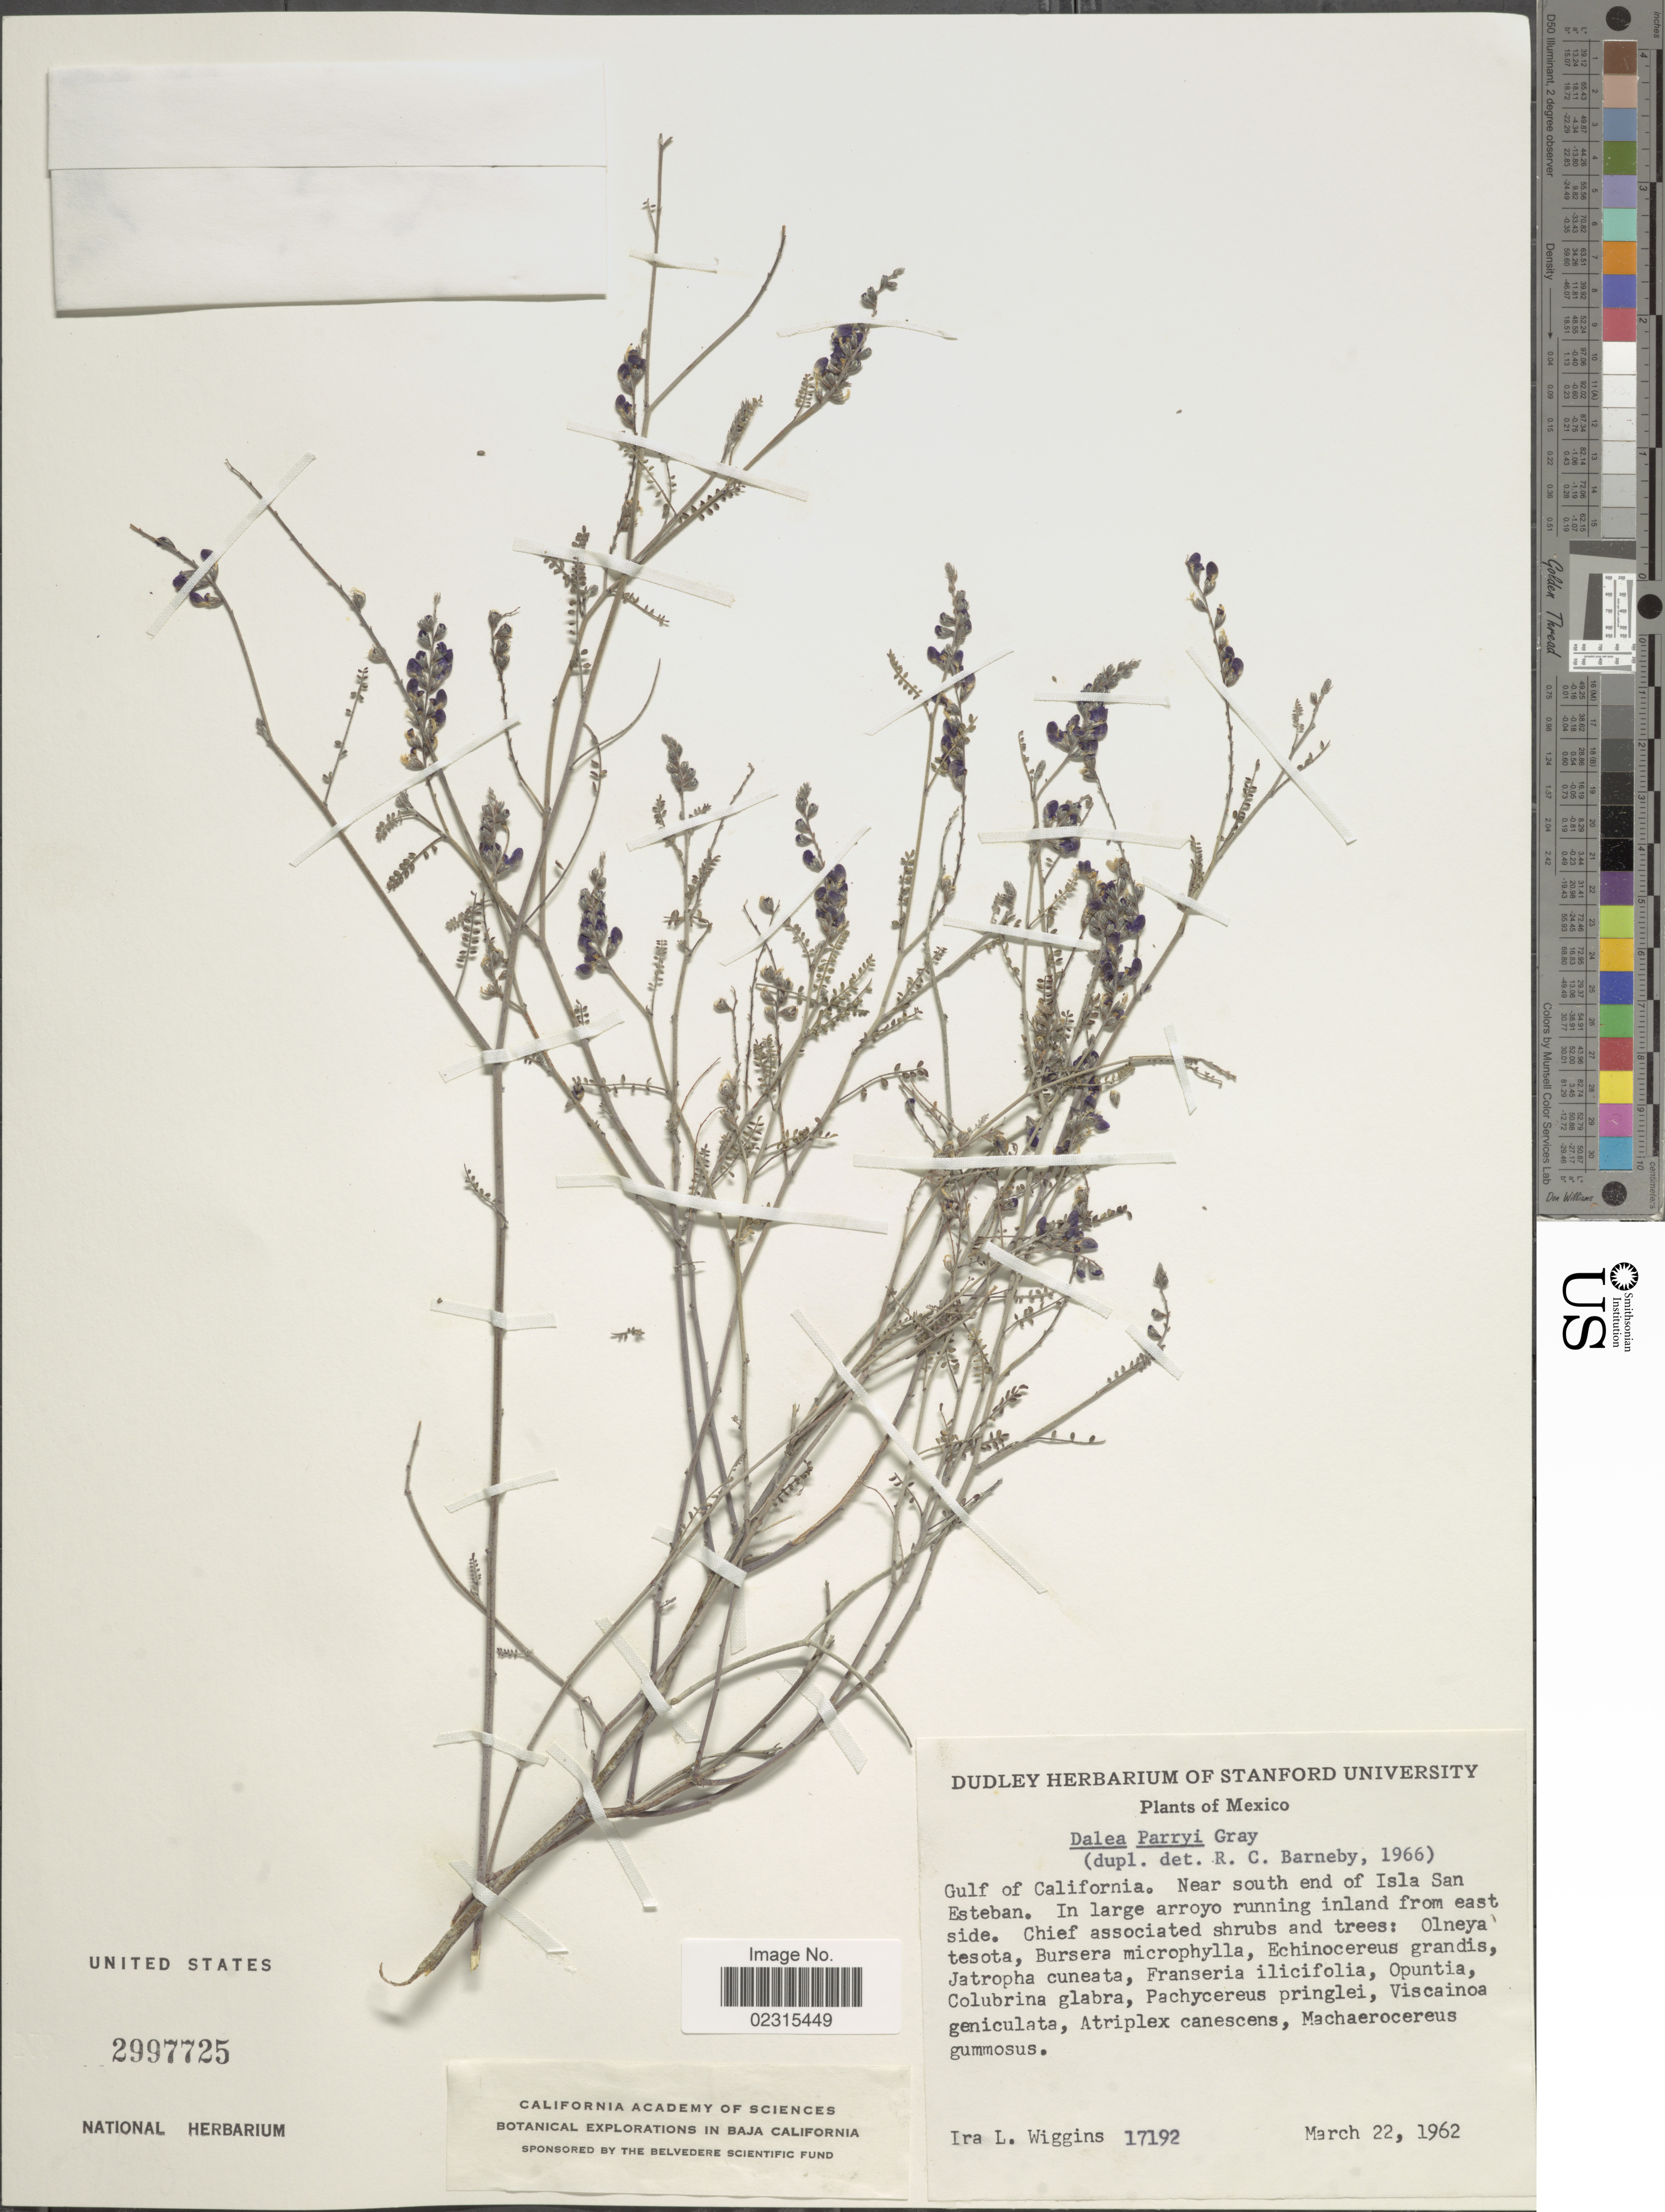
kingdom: Plantae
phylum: Tracheophyta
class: Magnoliopsida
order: Fabales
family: Fabaceae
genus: Marina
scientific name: Marina parryi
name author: (Torr. & A. Gray) Barneby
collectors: I. L. Wiggins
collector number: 17192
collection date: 1962-03-22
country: Mexico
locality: Gulf of California. Near south end of Isla San Esteban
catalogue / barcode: US 2997725